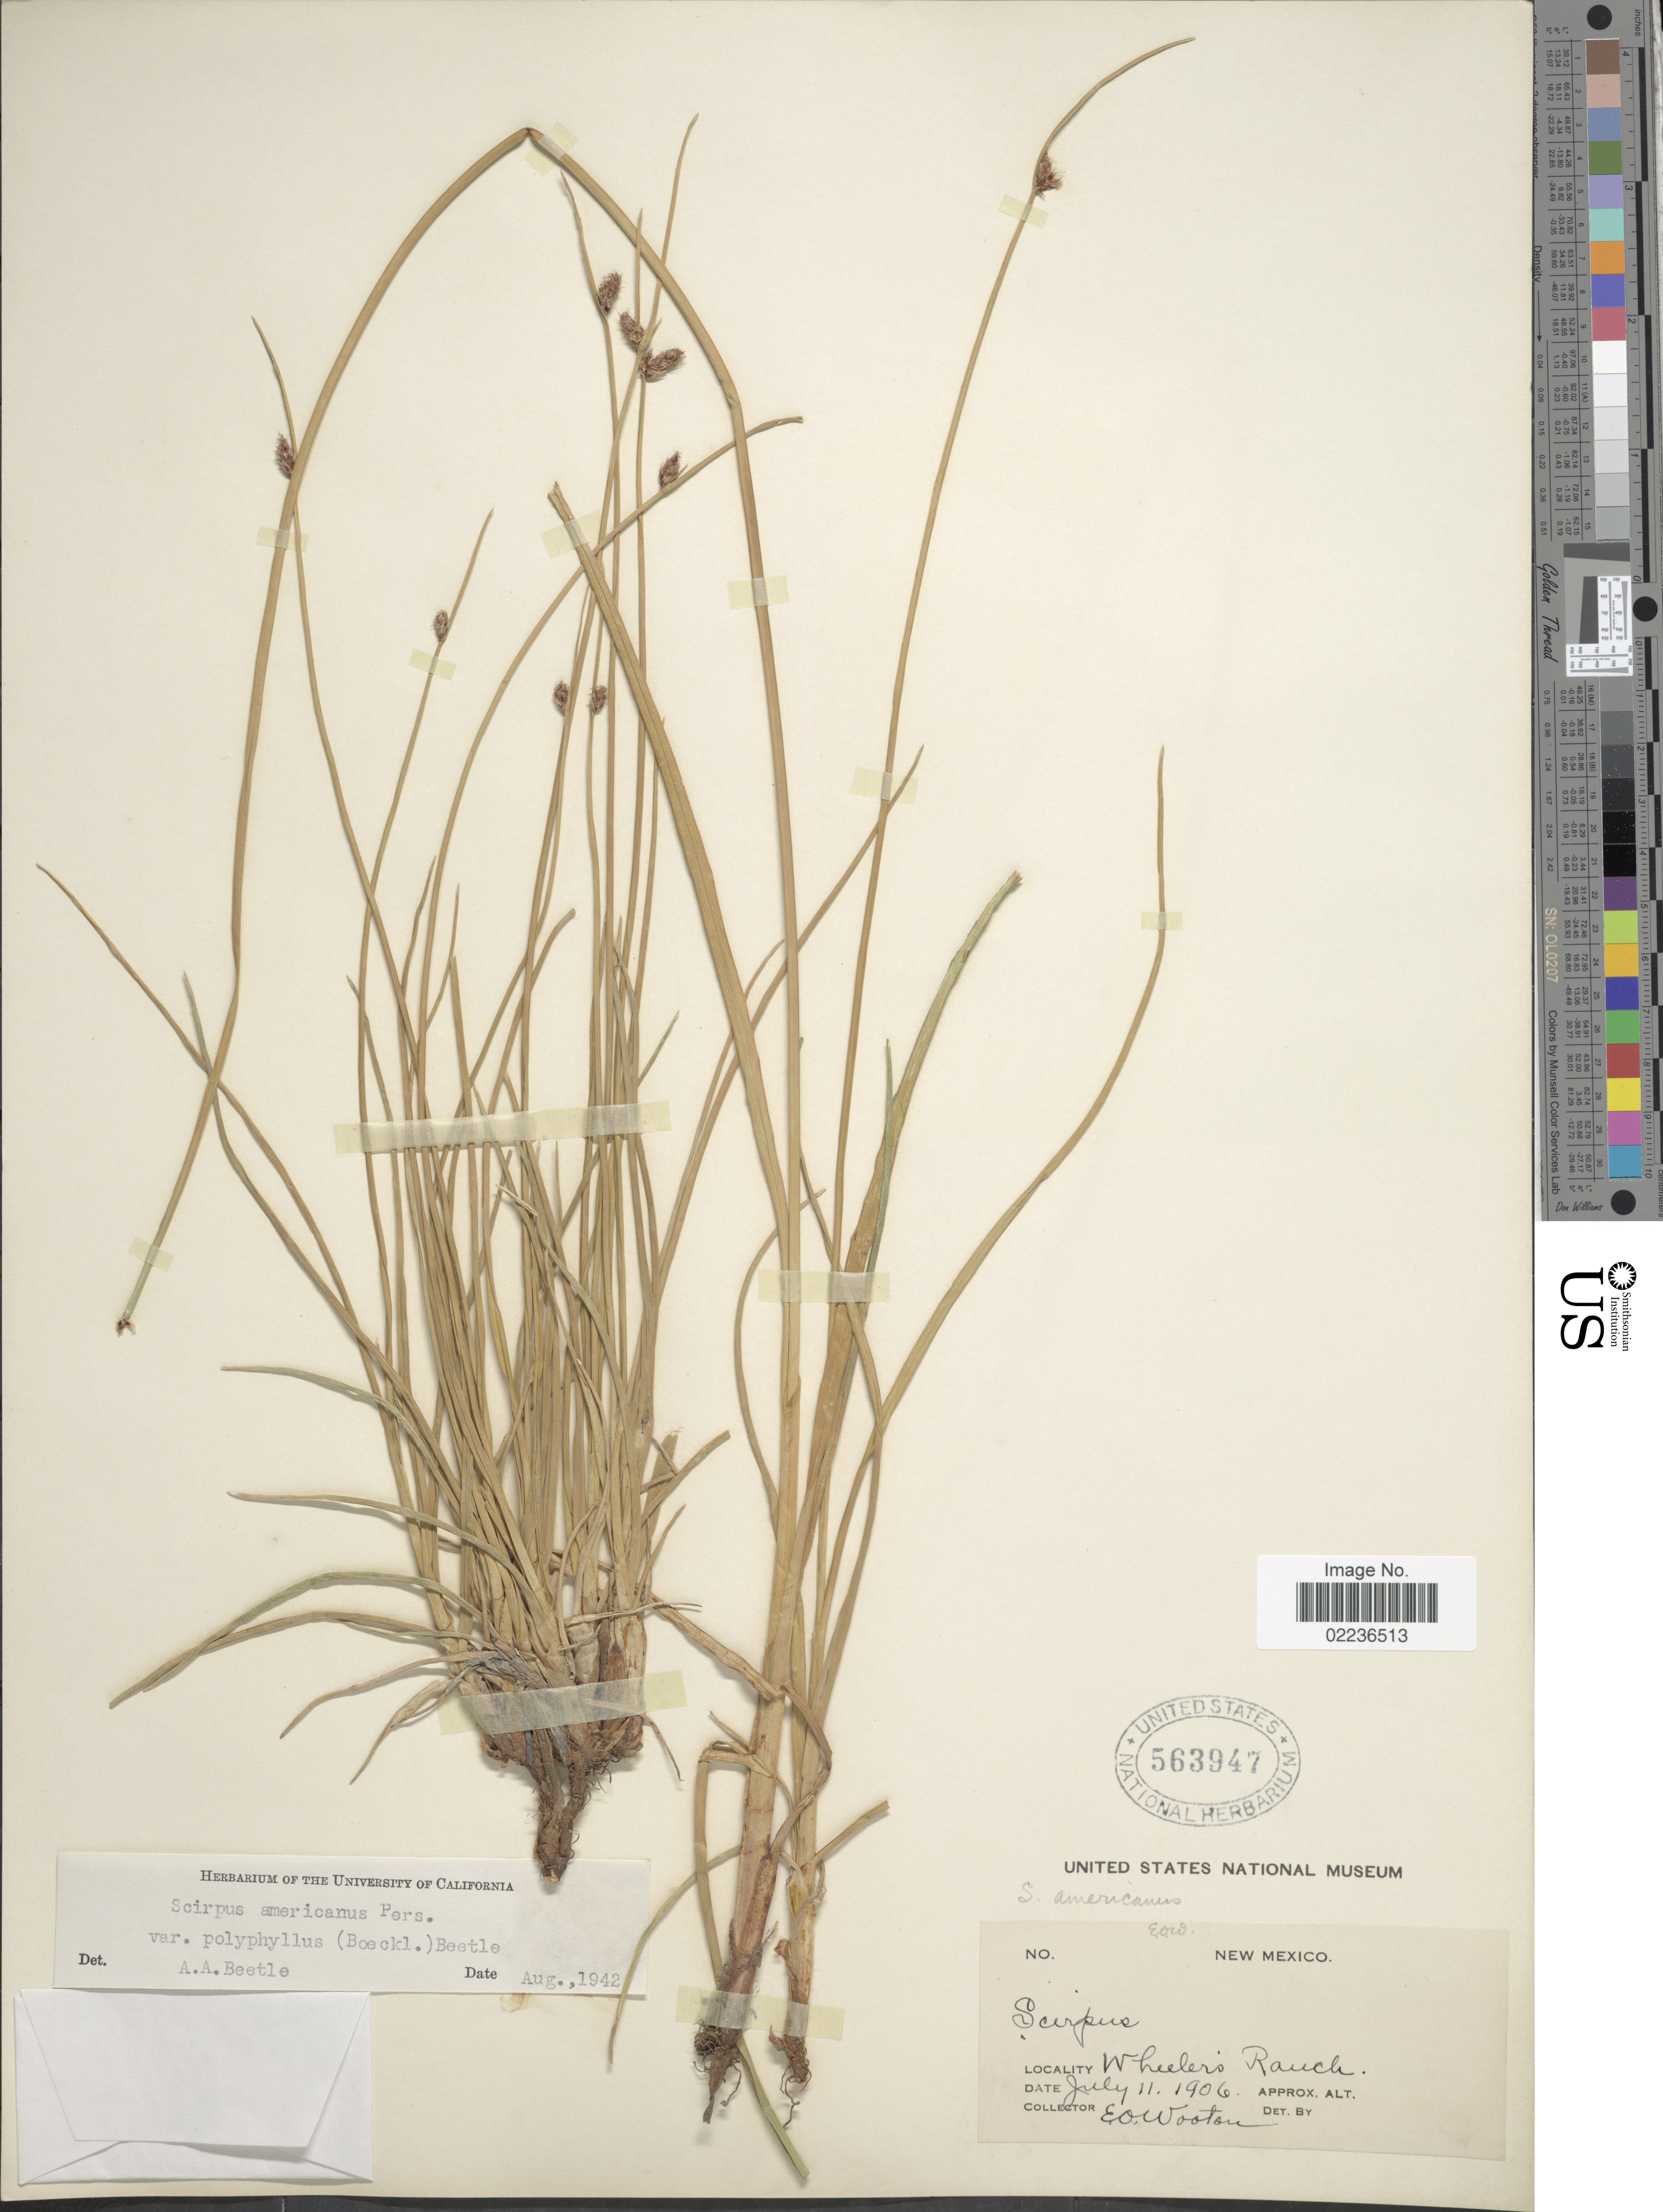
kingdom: Plantae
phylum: Tracheophyta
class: Liliopsida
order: Poales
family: Cyperaceae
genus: Schoenoplectus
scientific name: Schoenoplectus pungens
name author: (Vahl) Palla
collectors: E. O. Wooton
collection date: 1906-07-11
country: United States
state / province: New Mexico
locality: Wheeler's Ranch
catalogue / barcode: US 563947